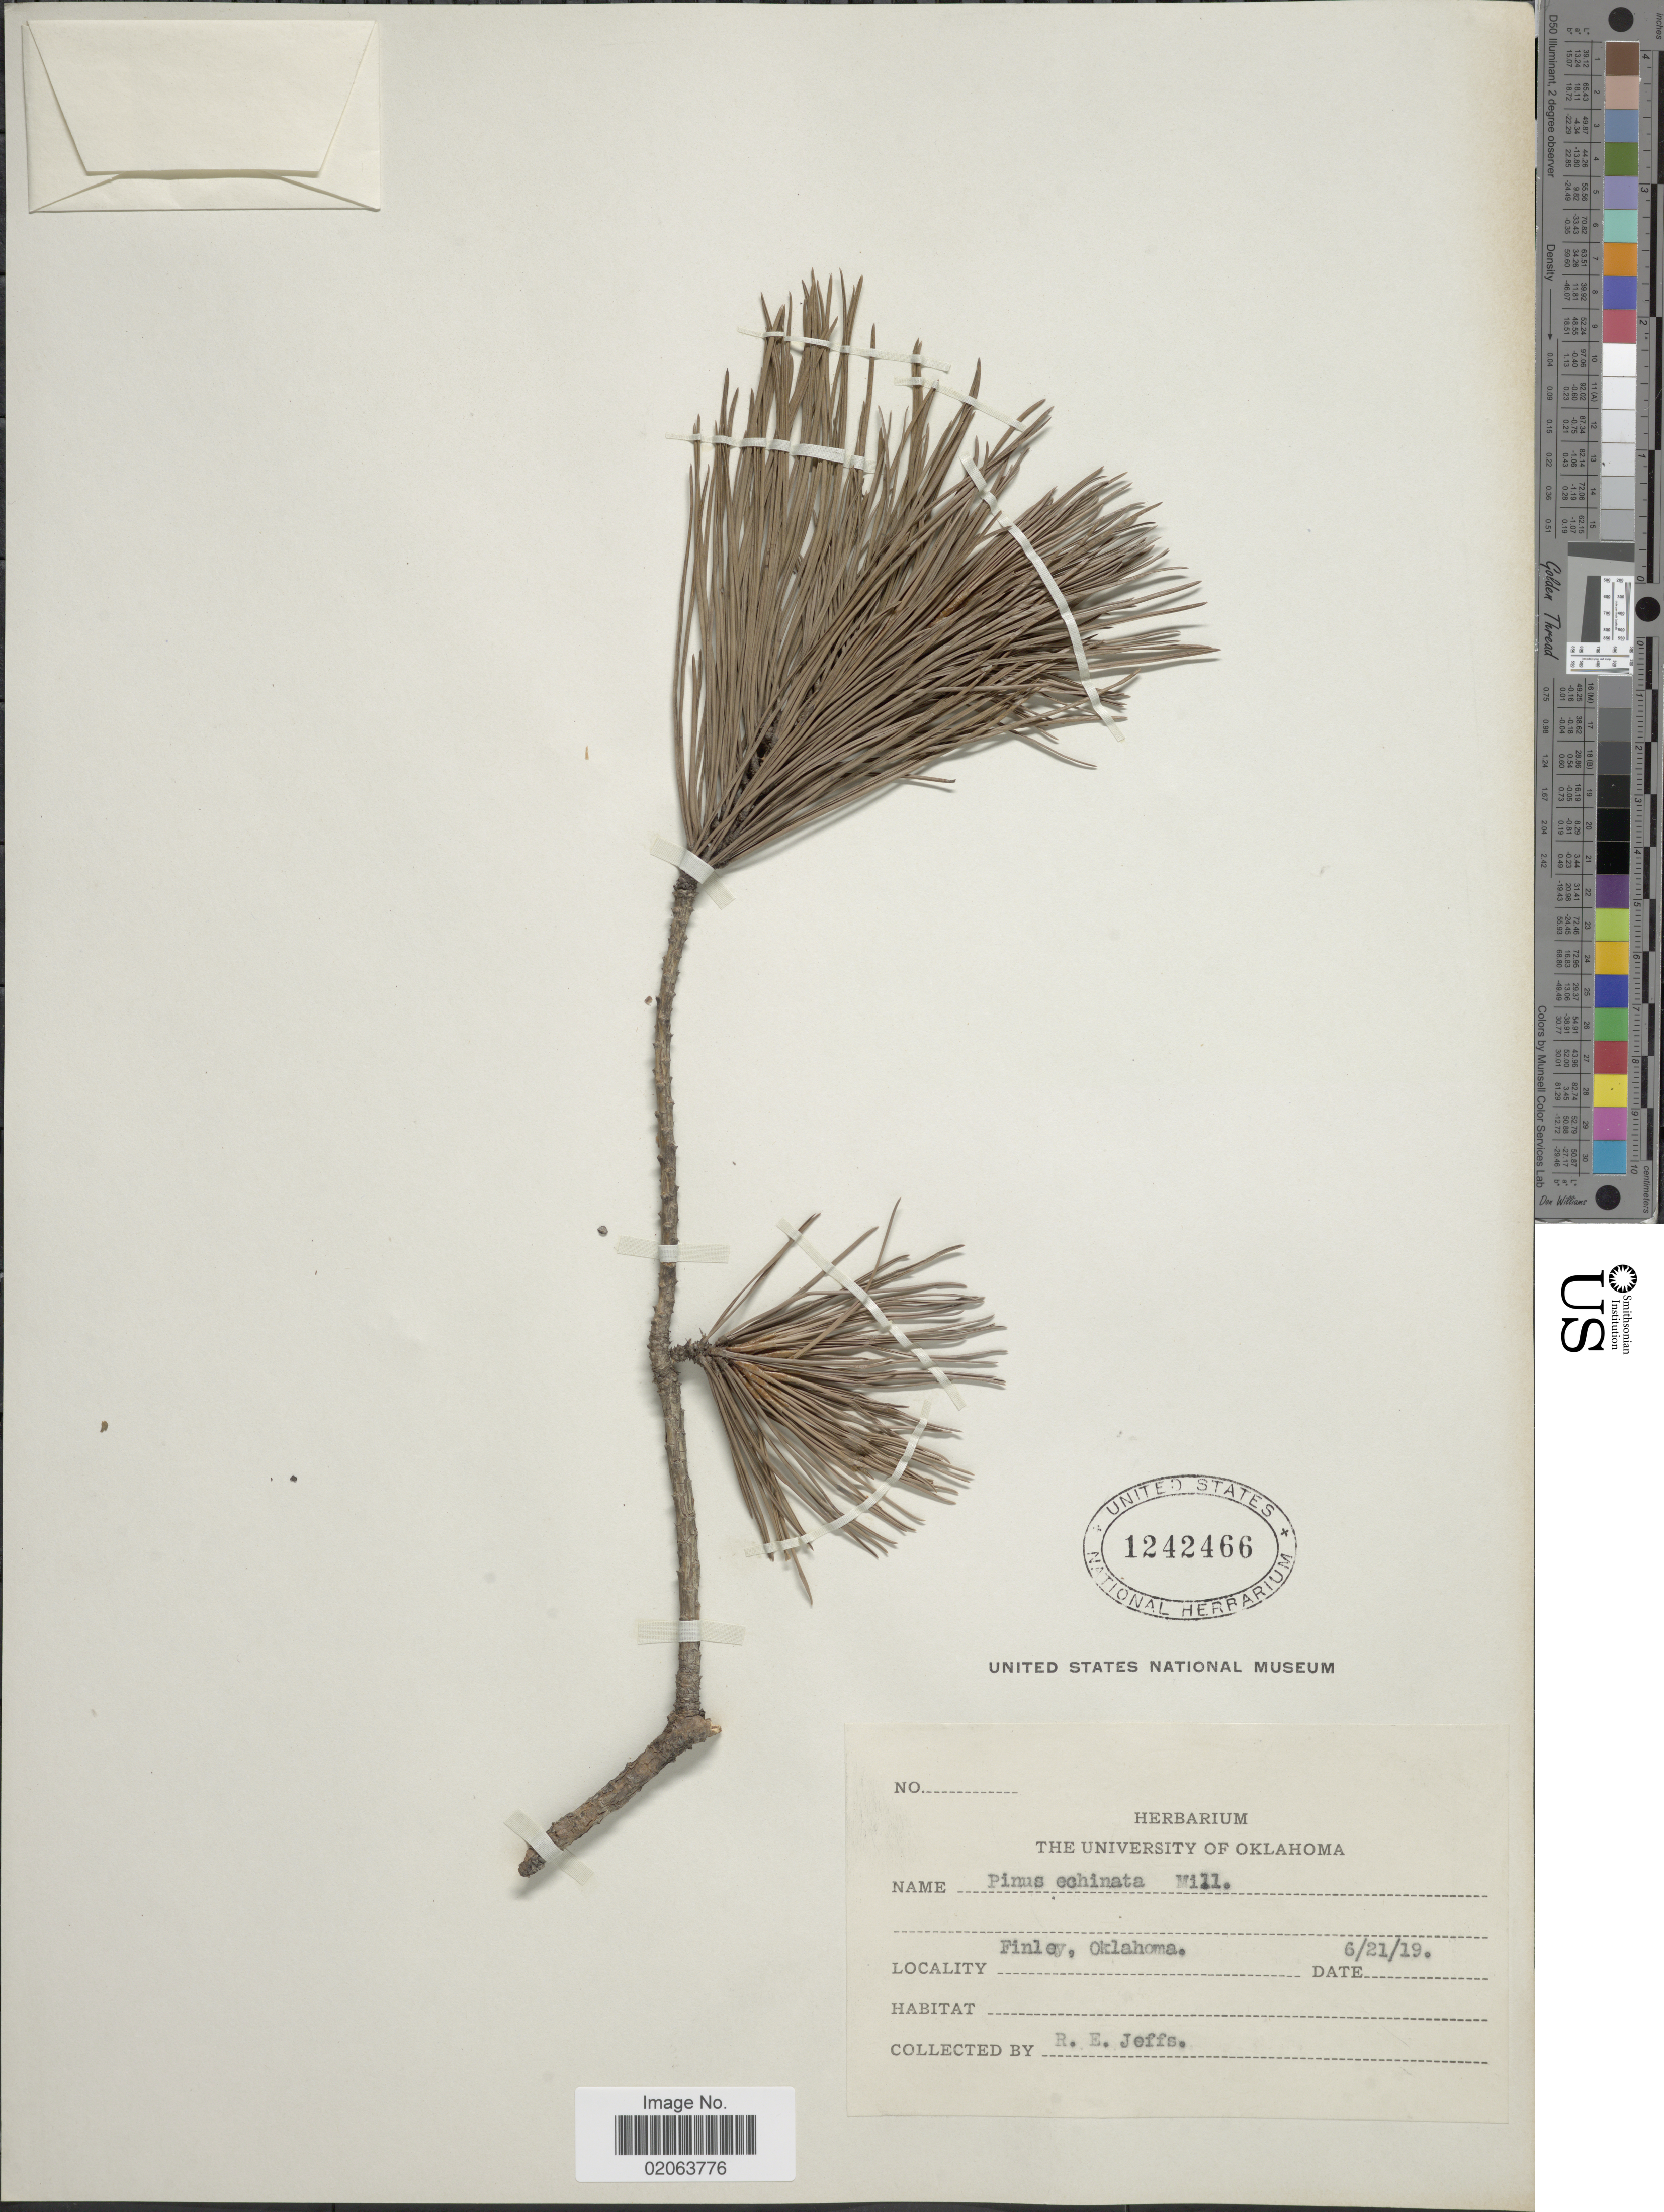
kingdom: Plantae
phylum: Tracheophyta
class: Pinopsida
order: Pinales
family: Pinaceae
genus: Pinus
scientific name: Pinus echinata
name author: Mill.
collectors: R. Jeffs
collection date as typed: Transcribed d/m/y: 21/6/19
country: United States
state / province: Oklahoma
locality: Finley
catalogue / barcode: US 1242466